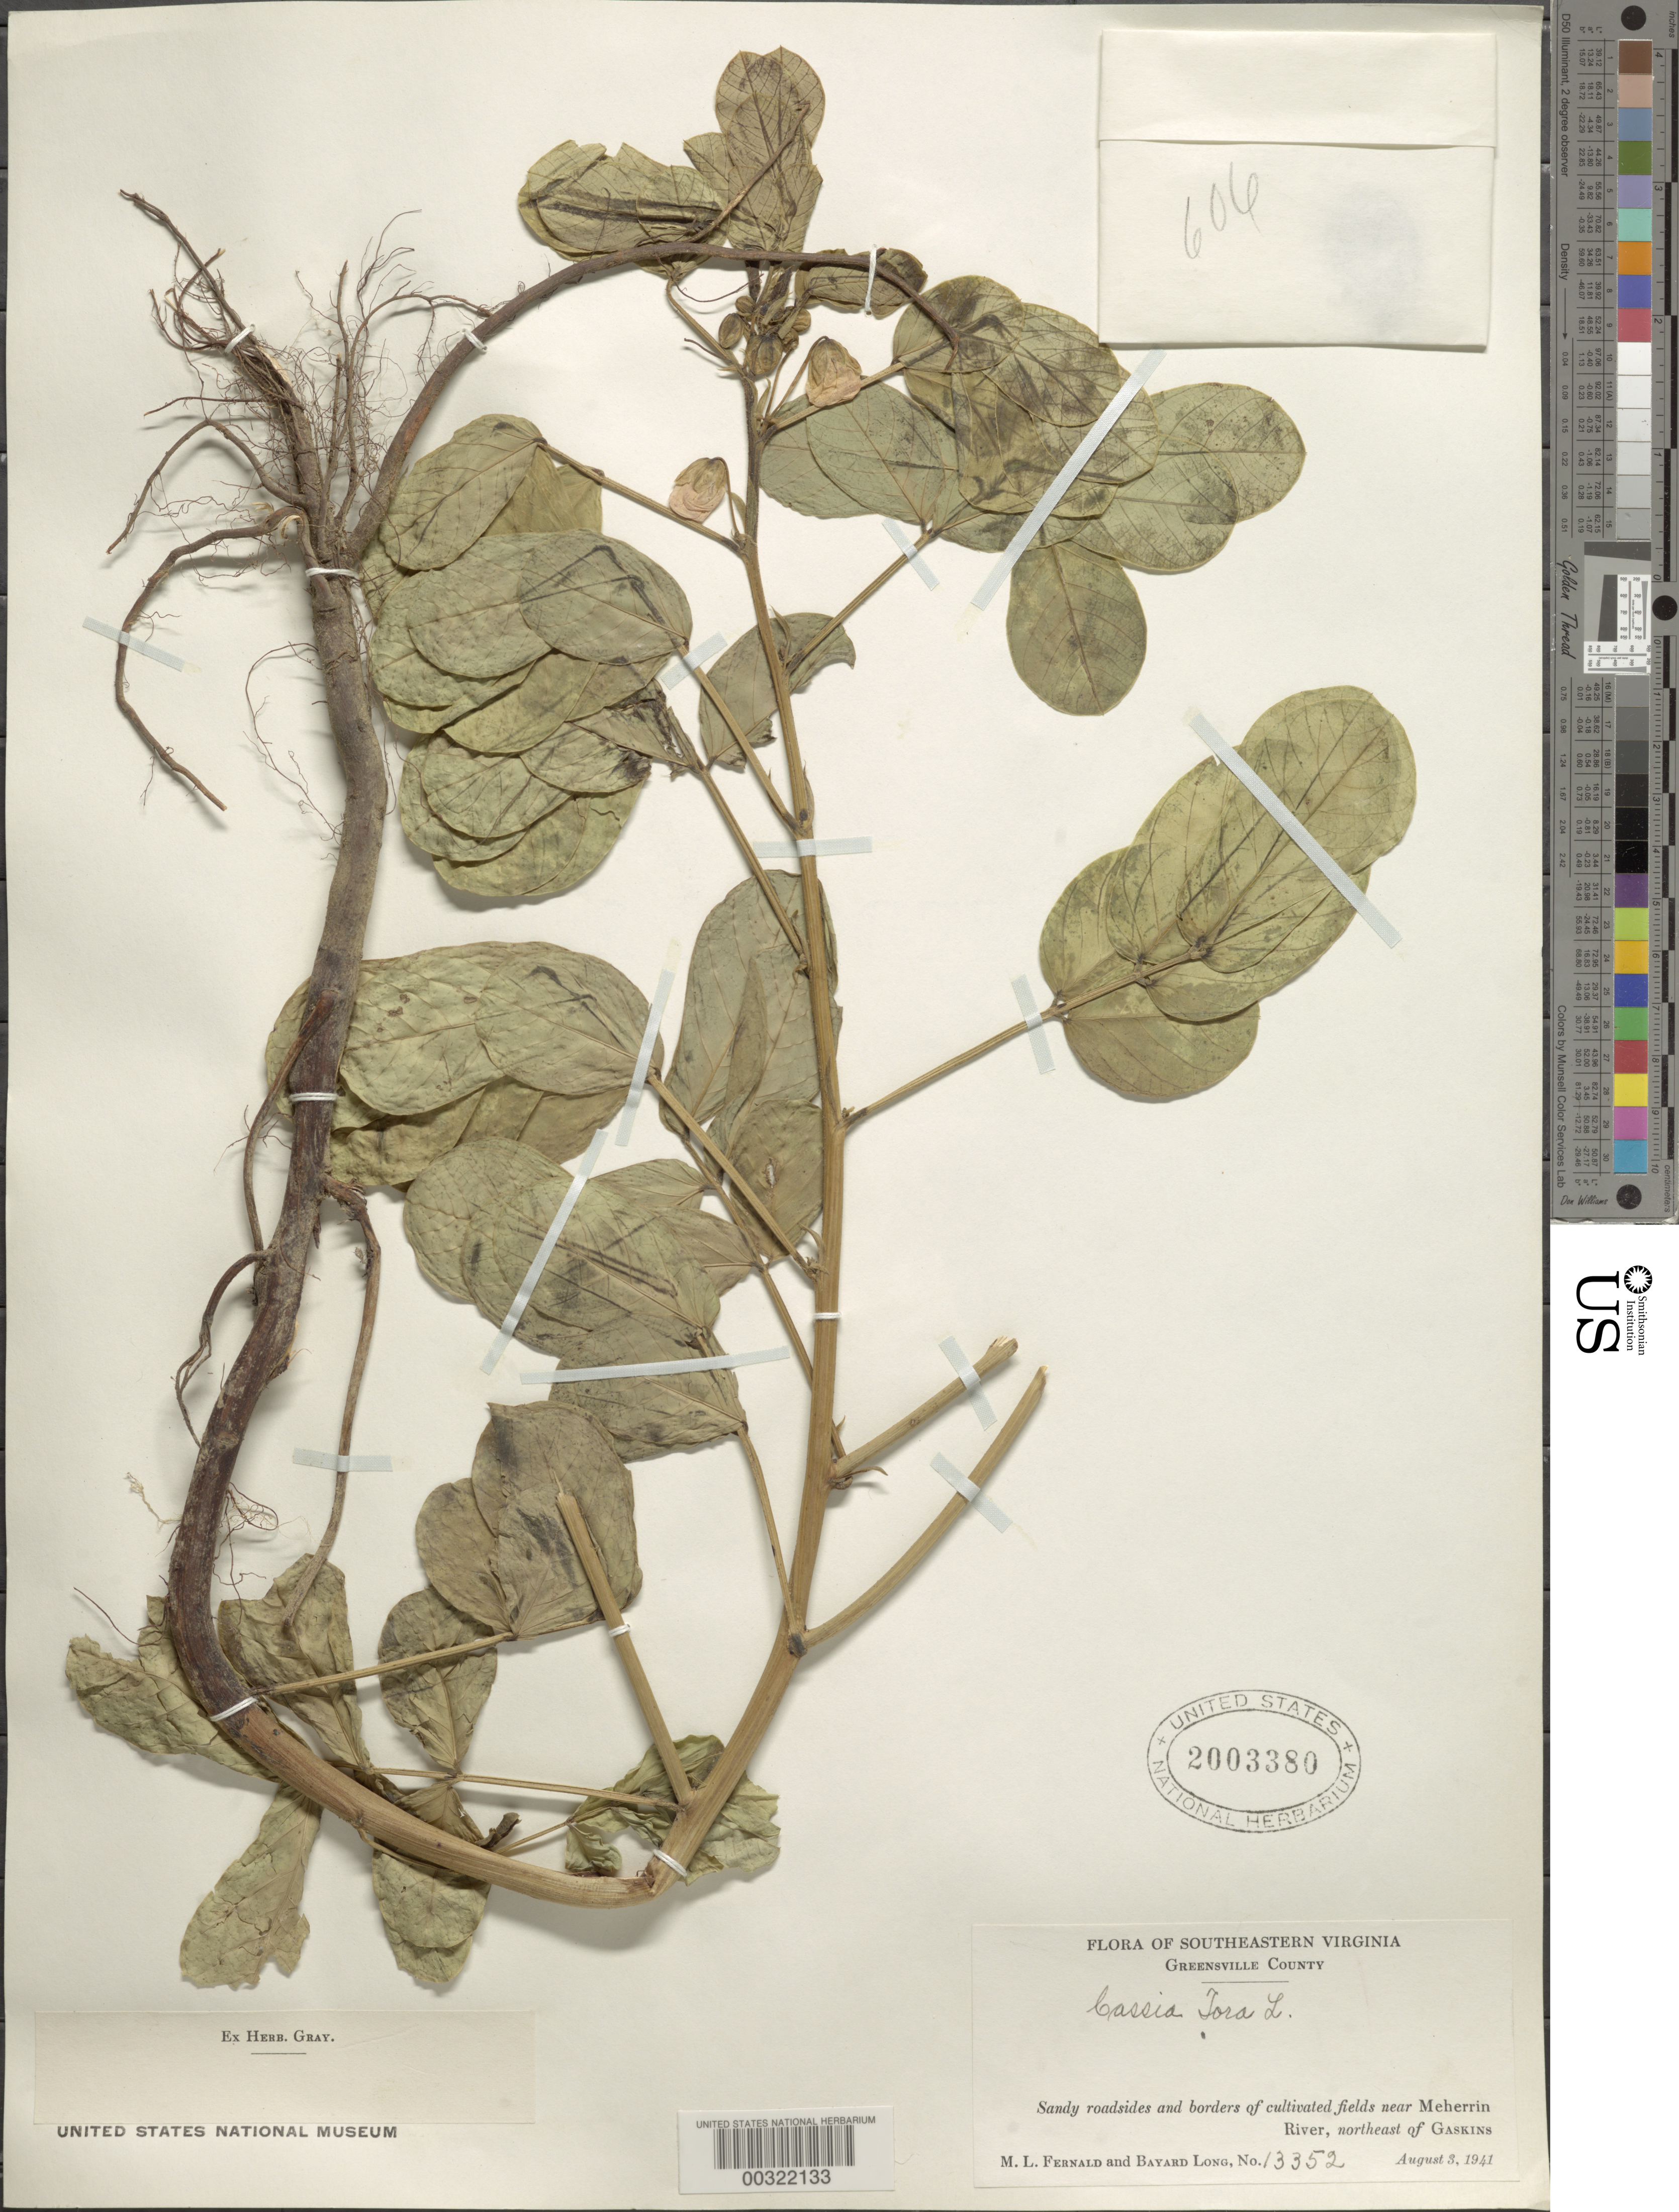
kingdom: Plantae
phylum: Tracheophyta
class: Magnoliopsida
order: Fabales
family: Fabaceae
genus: Senna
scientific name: Senna obtusifolia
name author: (L.) H.S. Irwin & Barneby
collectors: M. L. Fernald & B. H. Long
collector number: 13352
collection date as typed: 03 Aug 1941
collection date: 1941-08-03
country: United States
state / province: Virginia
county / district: Greensville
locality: Near meherrin river, ne of gaskins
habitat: Sandy roadsides and borders of cultivated fields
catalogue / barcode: US 2003380